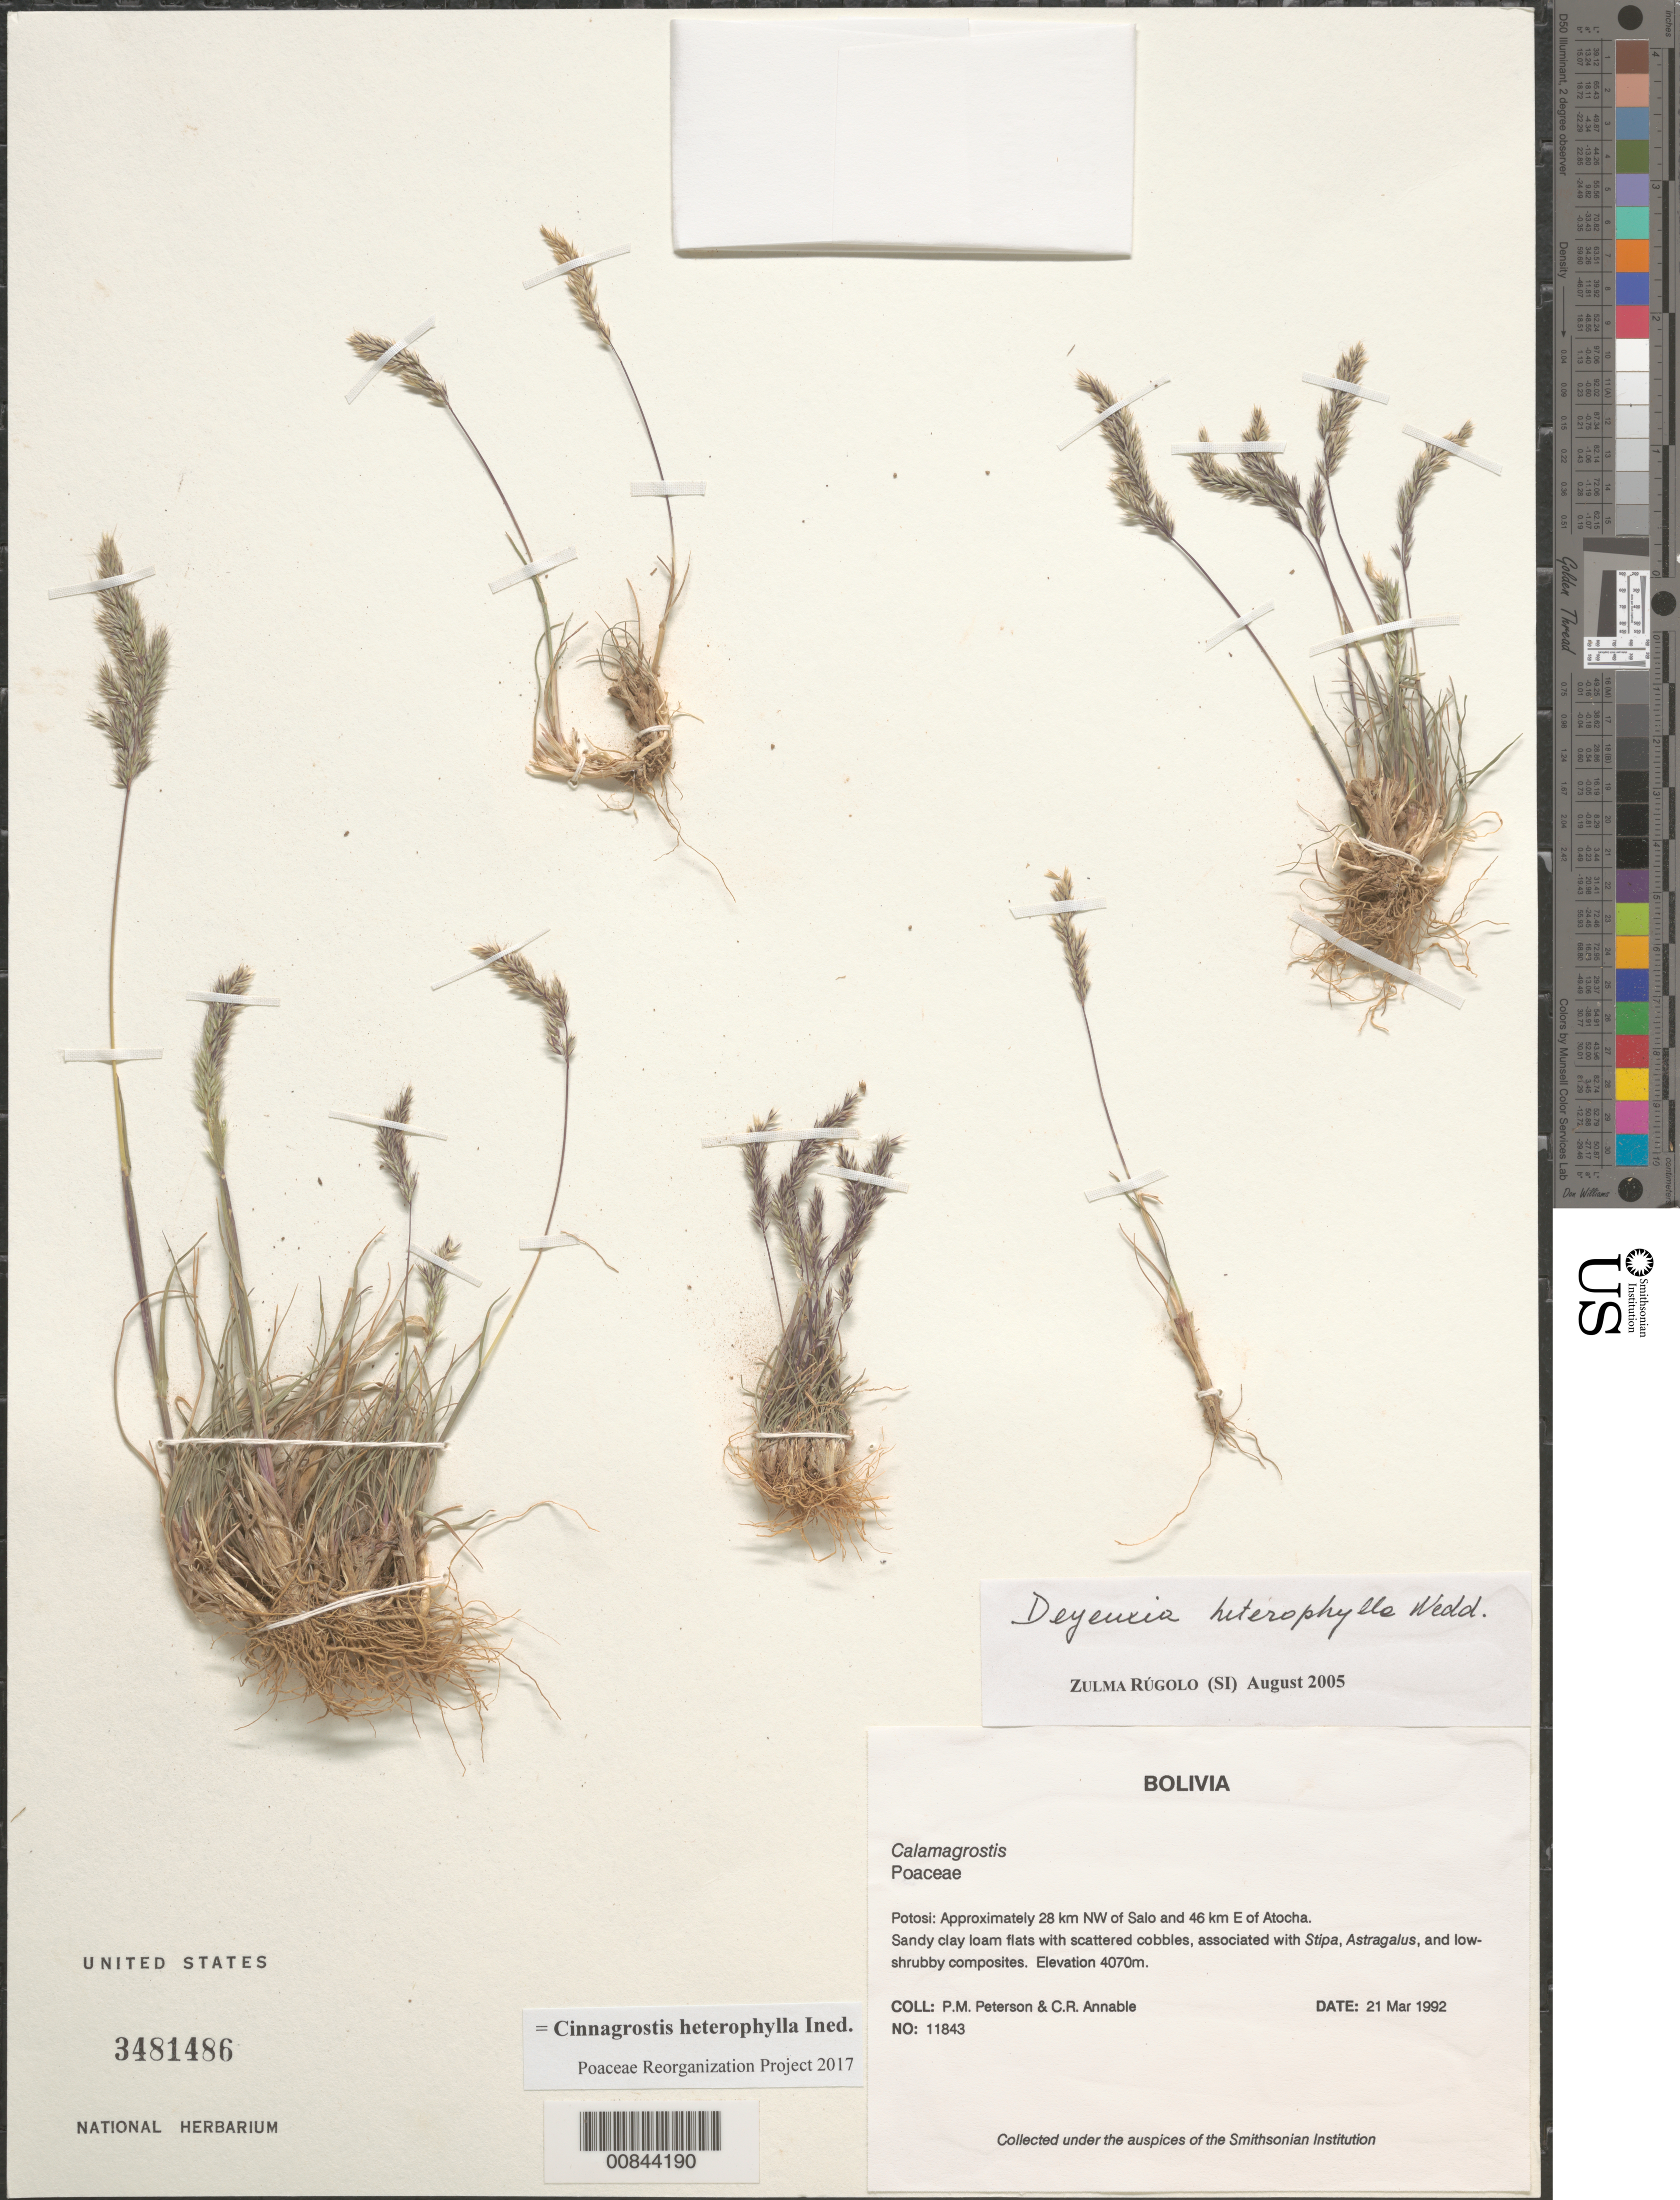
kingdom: Plantae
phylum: Tracheophyta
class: Liliopsida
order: Poales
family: Poaceae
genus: Cinnagrostis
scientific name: Cinnagrostis heterophylla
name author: (Wedd.) P.M. Peterson et al.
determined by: Poaceae Reorganization Project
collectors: P. M. Peterson & C. R. Annable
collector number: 11843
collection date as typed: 21 Mar 1992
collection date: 1992-03-21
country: Bolivia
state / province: Potosi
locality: Approximately 28 km NW of Salo and 46 km E of Atocha.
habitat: Sandy clay loam flats with scattered cobbles, associated with Stipa, Astragalus, and low-shruby composites.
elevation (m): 4070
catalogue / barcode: US 3481486